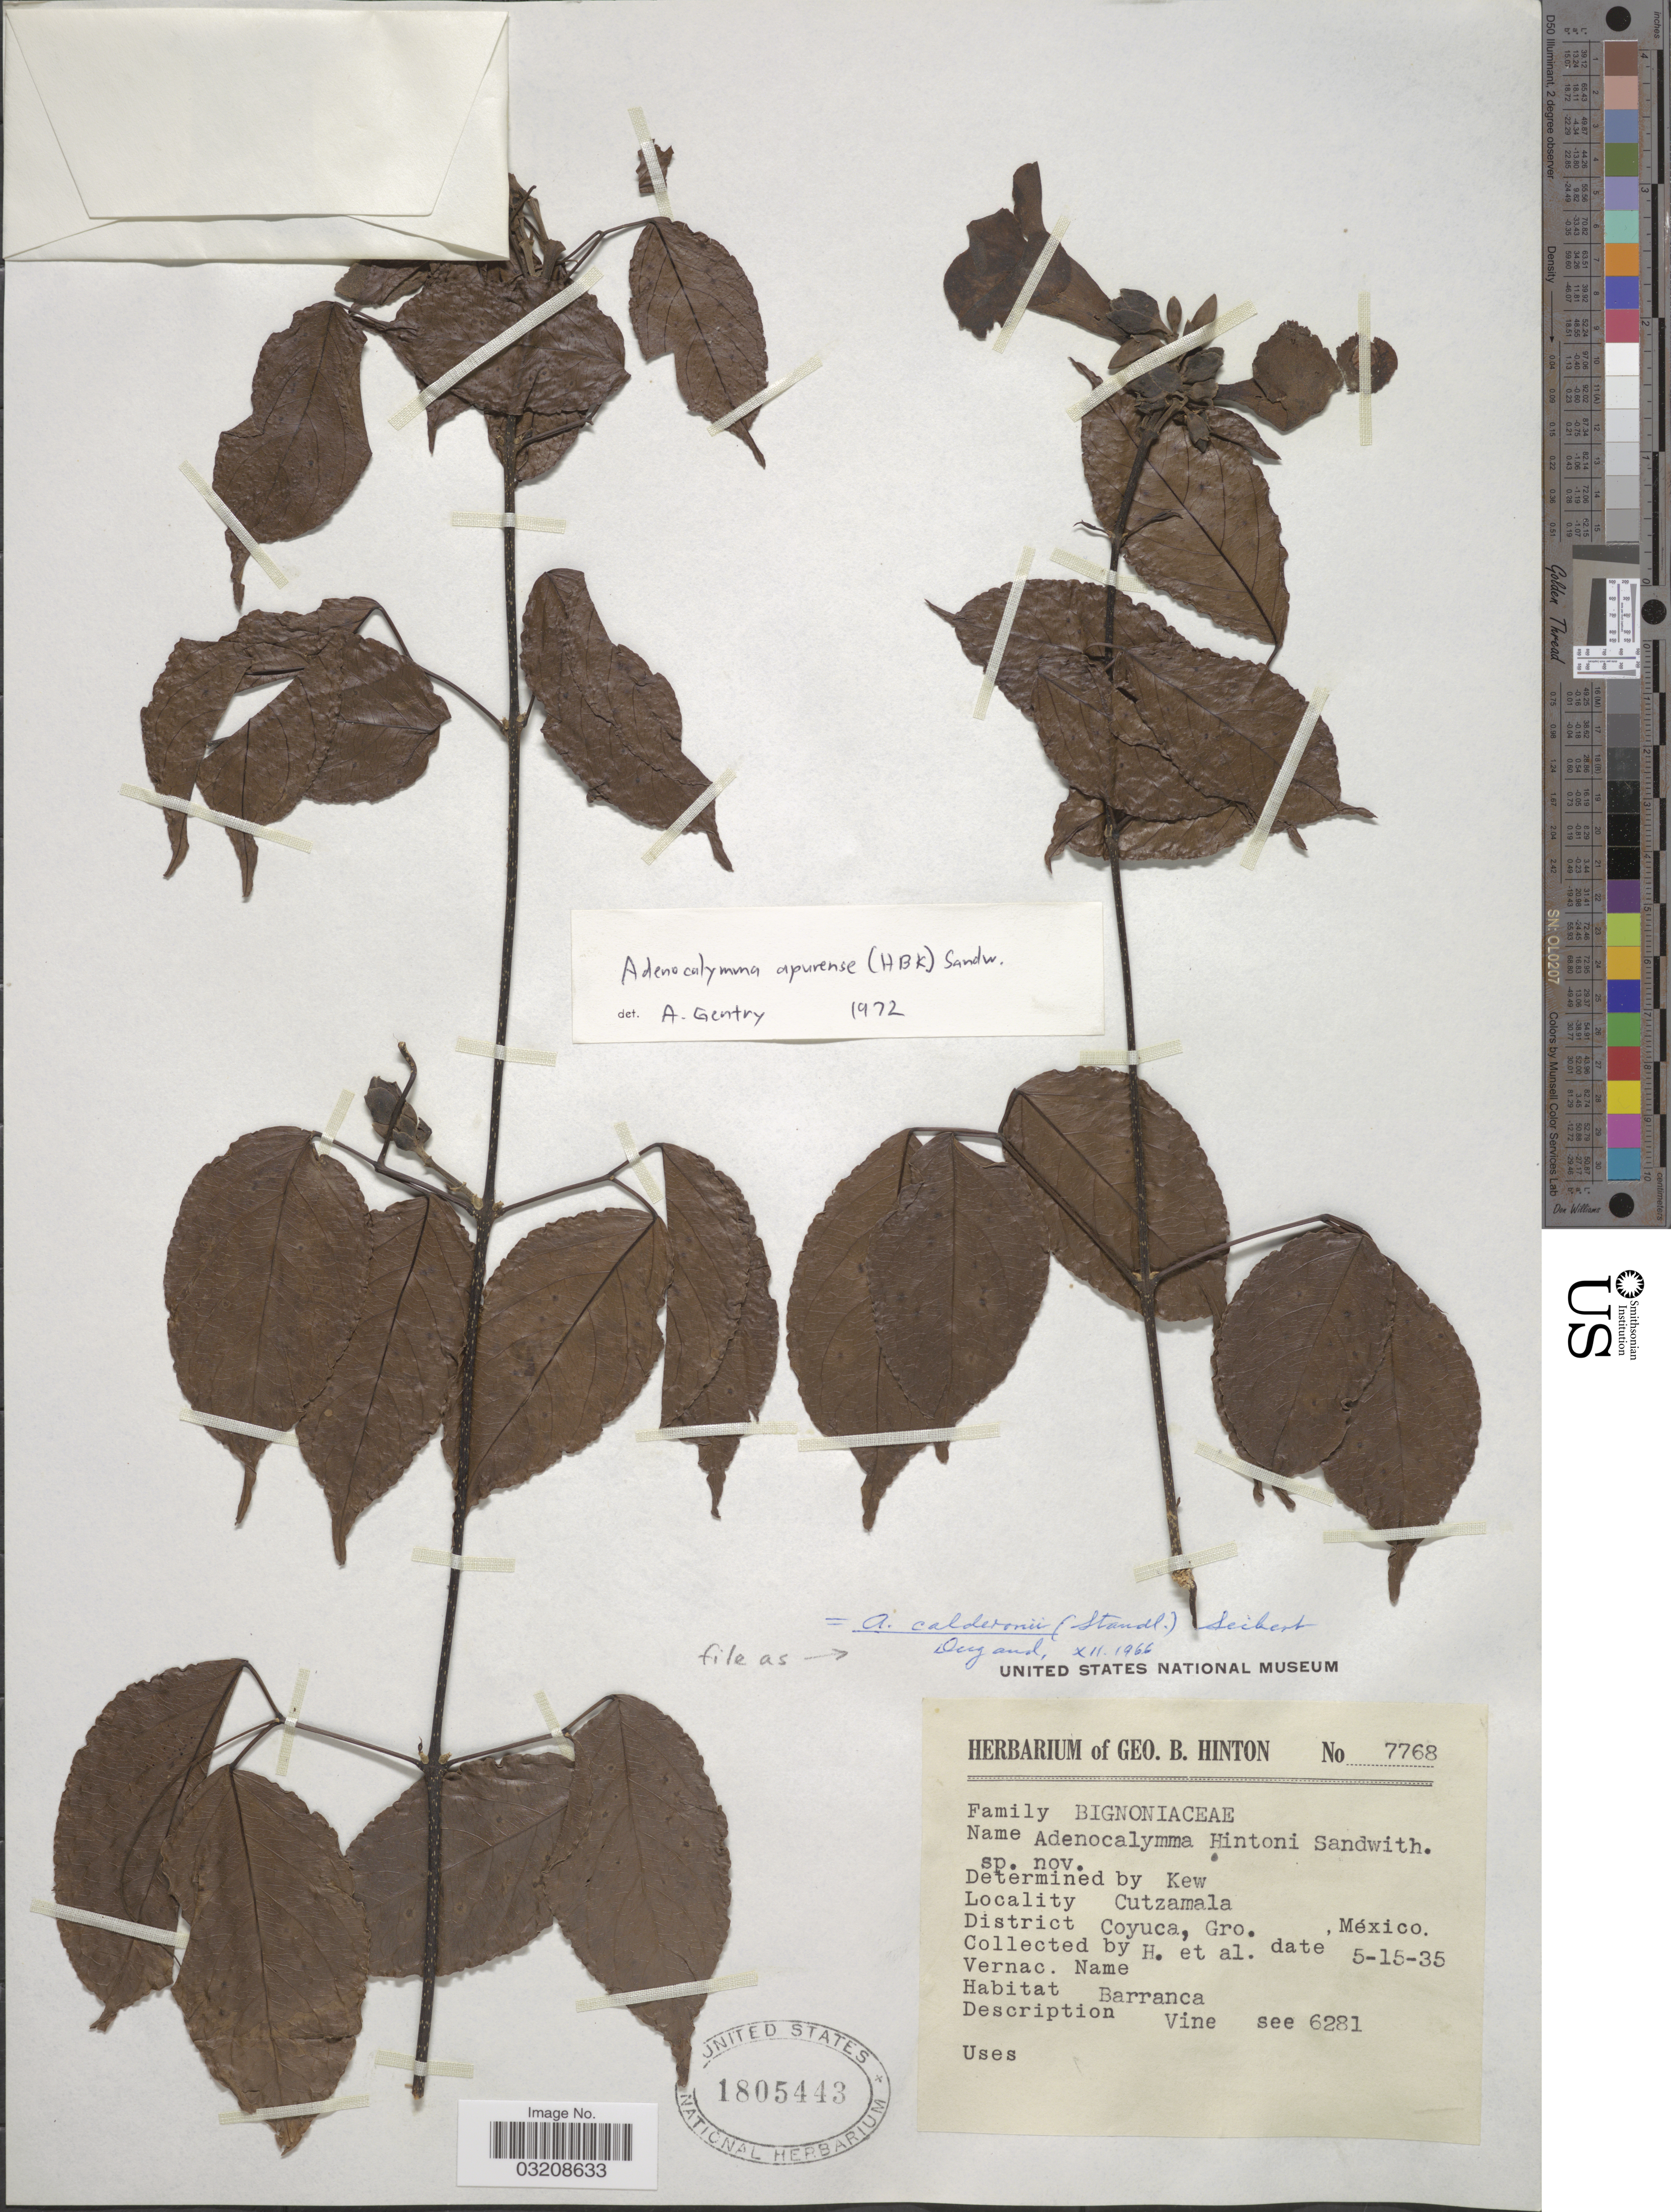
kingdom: Plantae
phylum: Tracheophyta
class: Magnoliopsida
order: Lamiales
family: Bignoniaceae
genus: Adenocalymma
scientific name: Adenocalymma calderonii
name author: (Standl.) Seibert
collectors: G. B. Hinton & et al.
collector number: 7768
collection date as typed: Transcribed d/m/y: 15/5/35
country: Mexico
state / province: Guerrero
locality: Cutzamala, District Coyuca.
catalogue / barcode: US 1805443